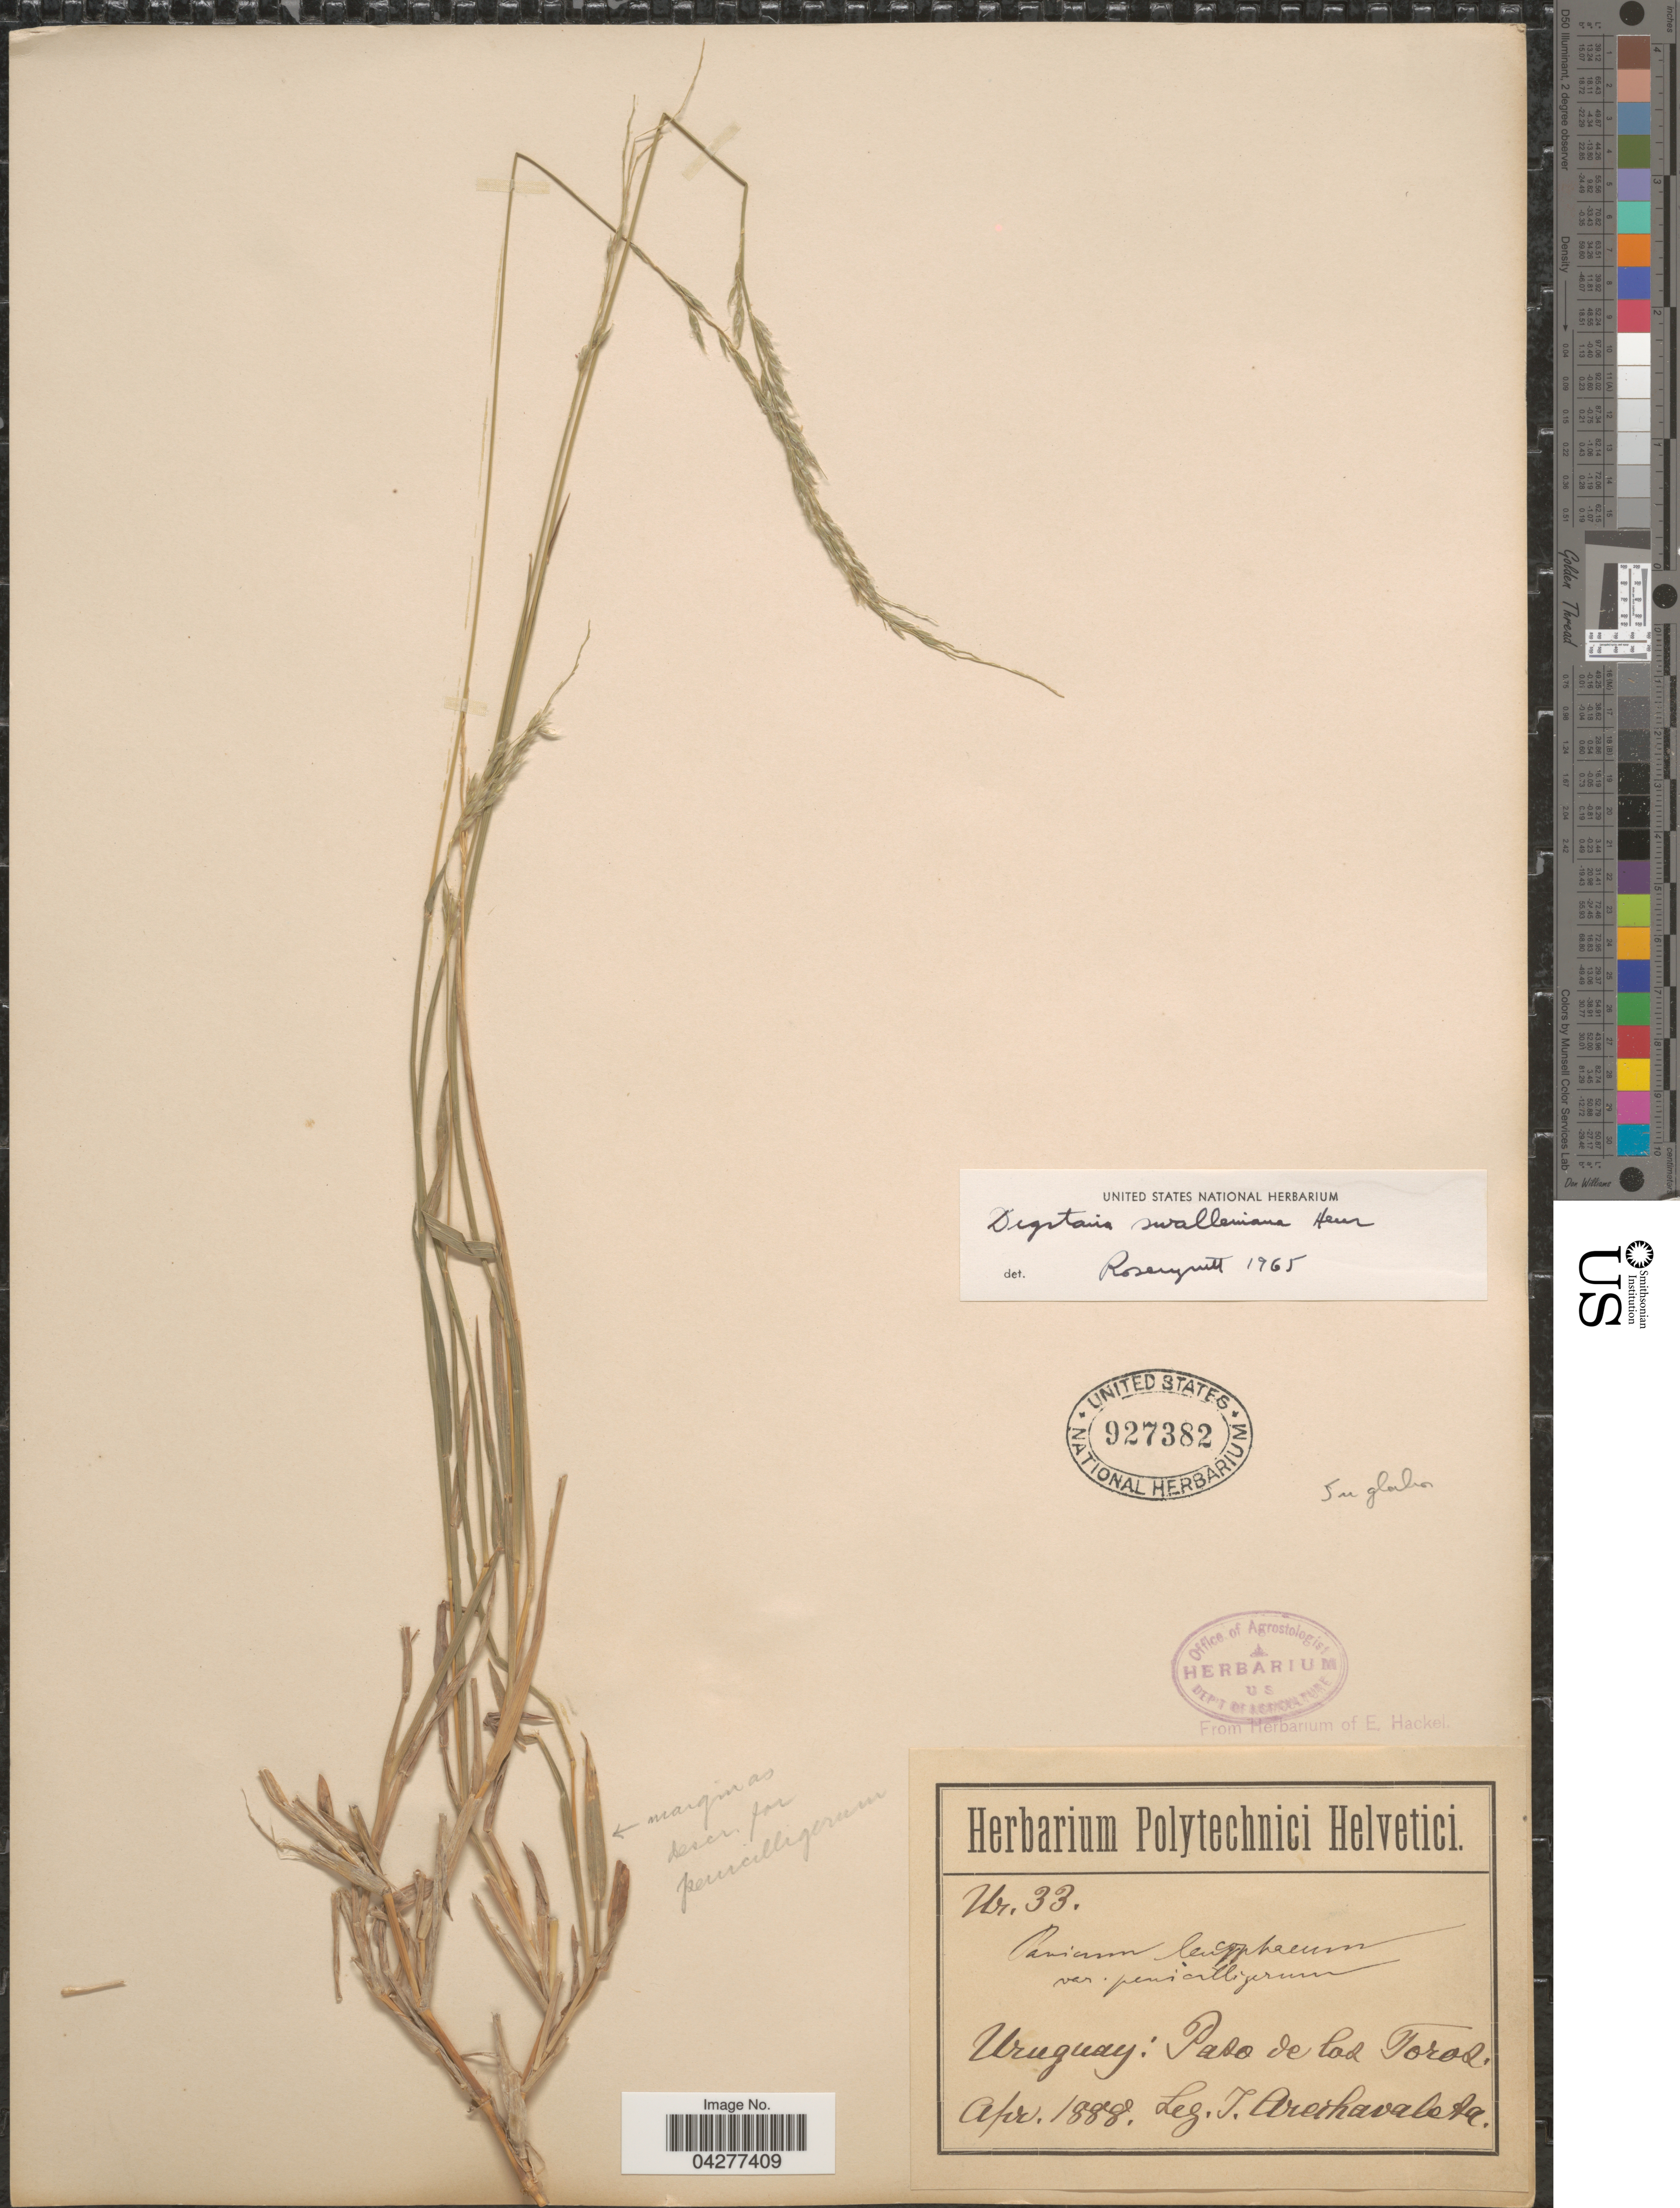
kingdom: Plantae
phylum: Tracheophyta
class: Liliopsida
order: Poales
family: Poaceae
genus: Digitaria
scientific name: Digitaria swalleniana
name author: Henr.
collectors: J. Arechavaleta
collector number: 33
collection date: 1888-04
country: Uruguay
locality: Paso de los Toros.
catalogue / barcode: US 927382